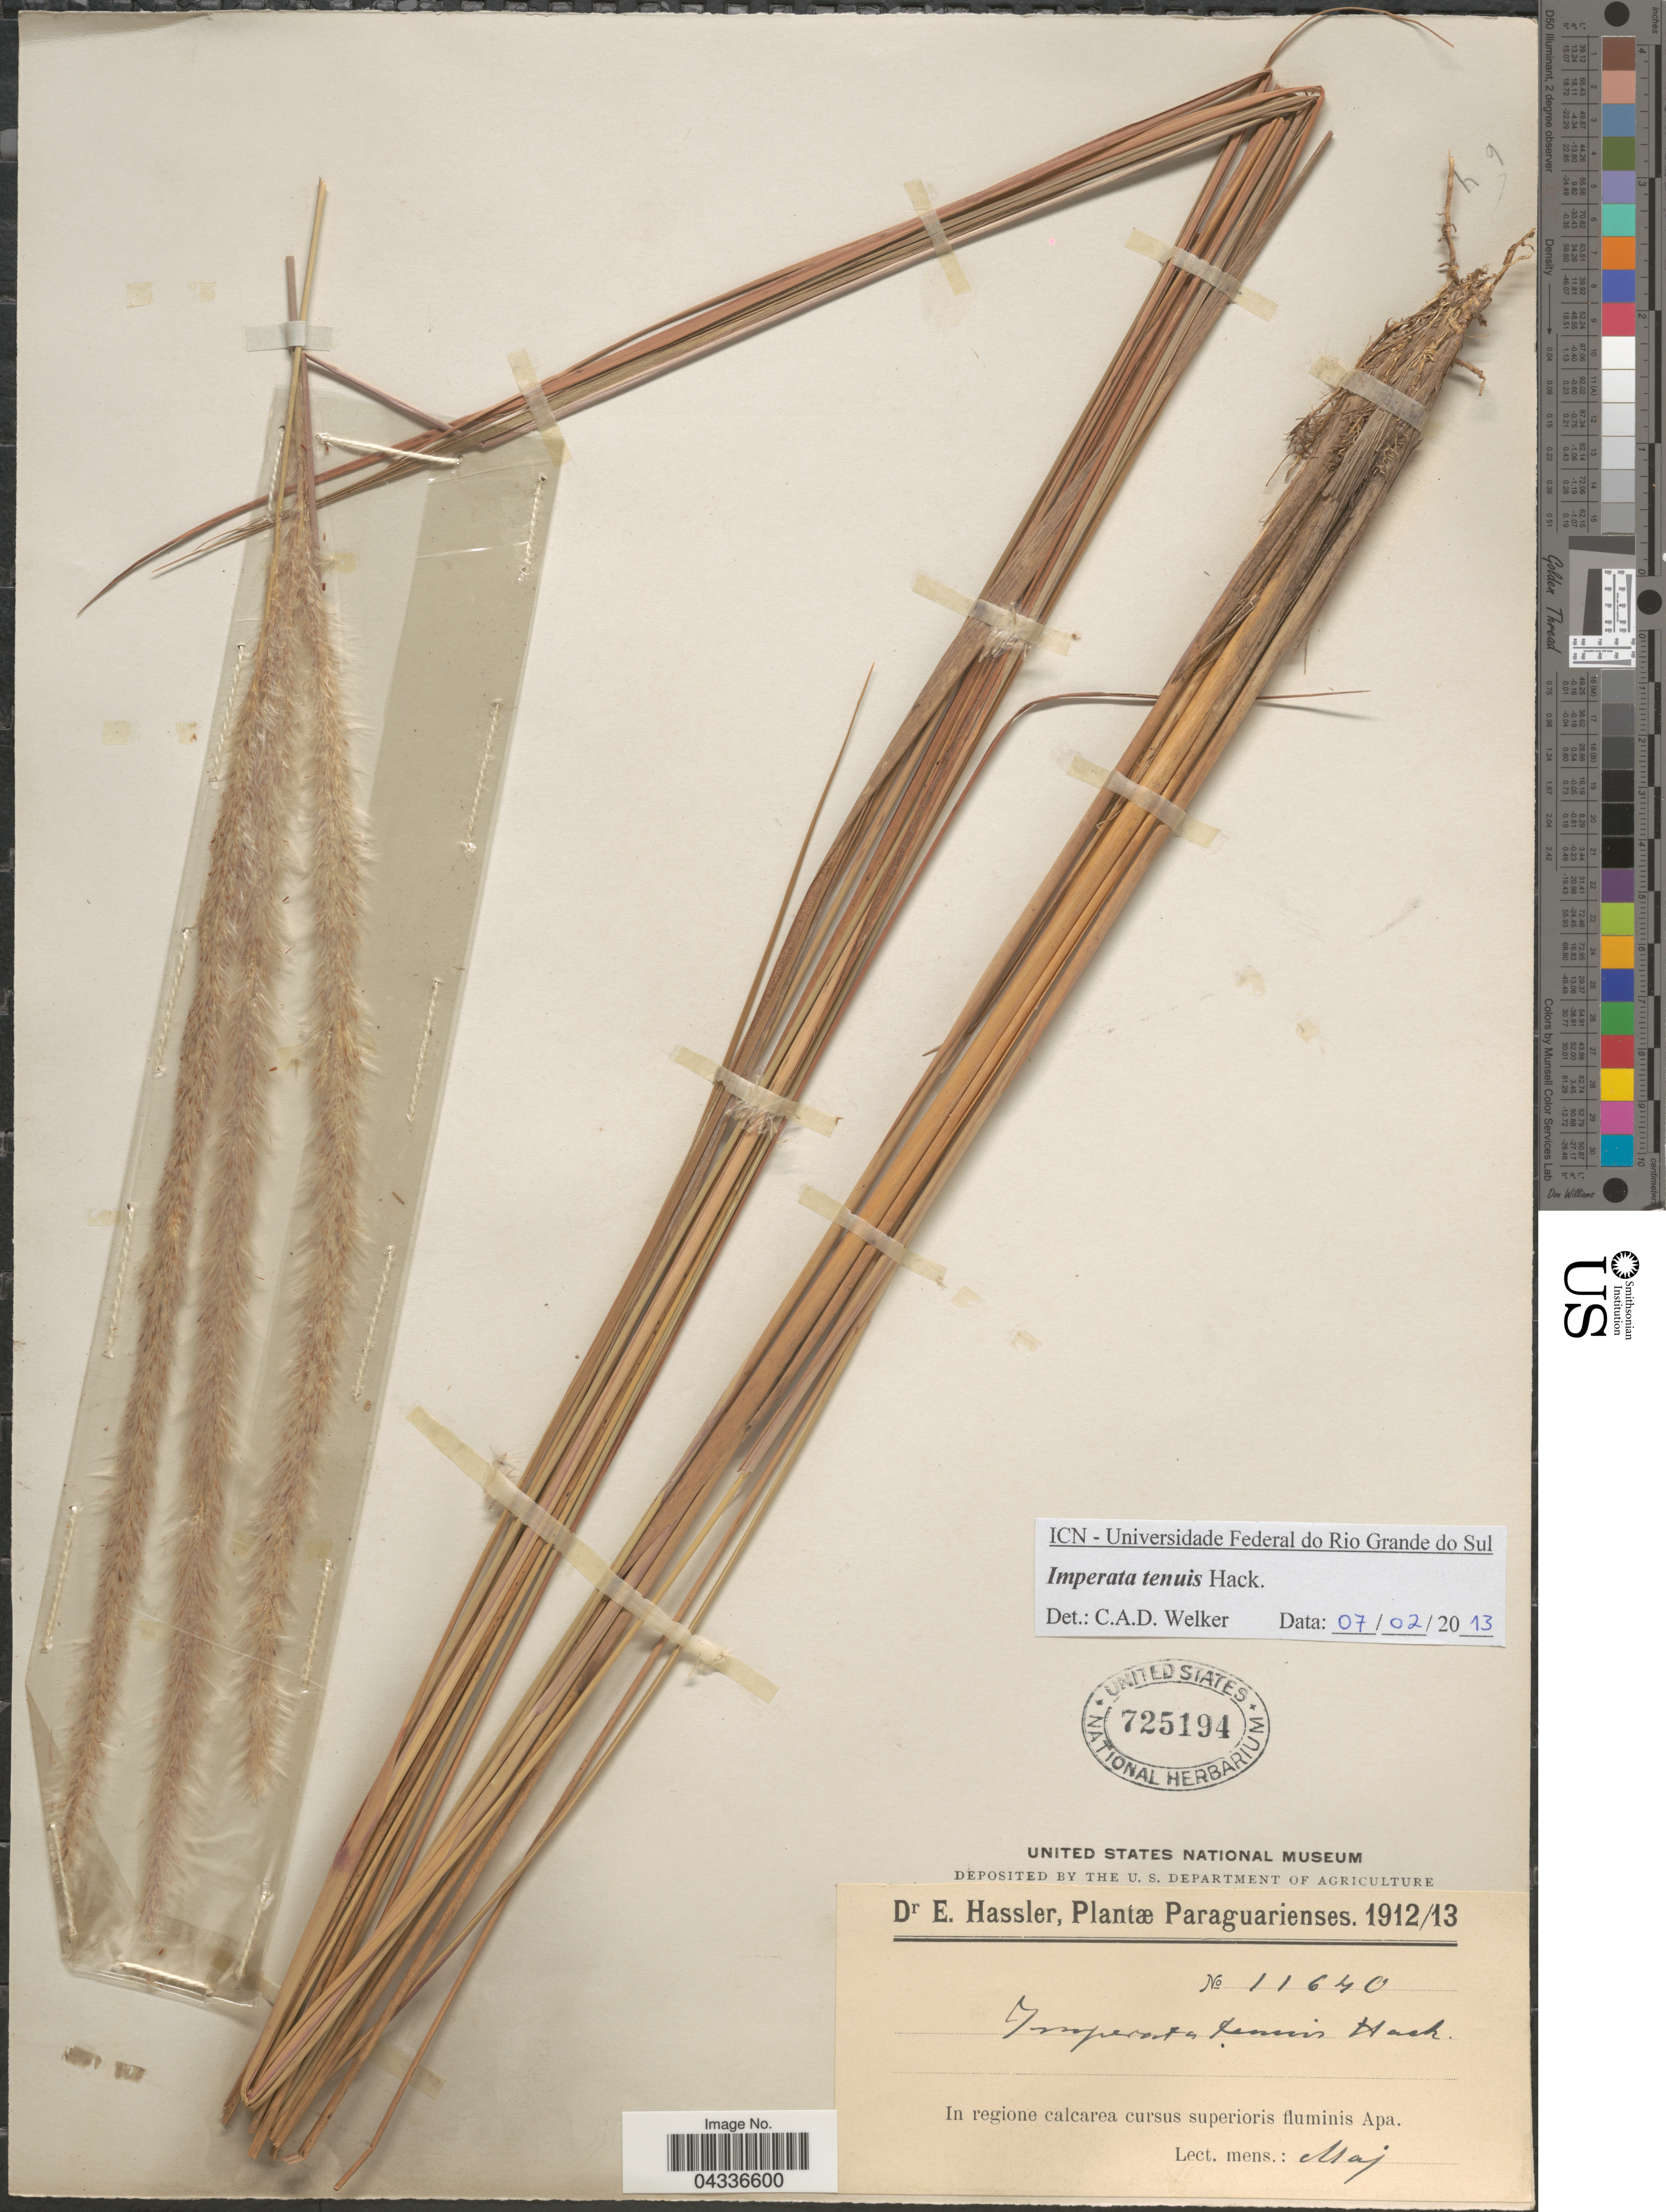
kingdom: Plantae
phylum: Tracheophyta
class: Liliopsida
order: Poales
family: Poaceae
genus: Imperata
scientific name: Imperata tenuis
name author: Hack.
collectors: E. Hassler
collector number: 11640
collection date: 1912-05/1913-05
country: Paraguay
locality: Paraguarienses. In regione calcarea cursus superioris fluminis Apa.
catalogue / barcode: US 725194